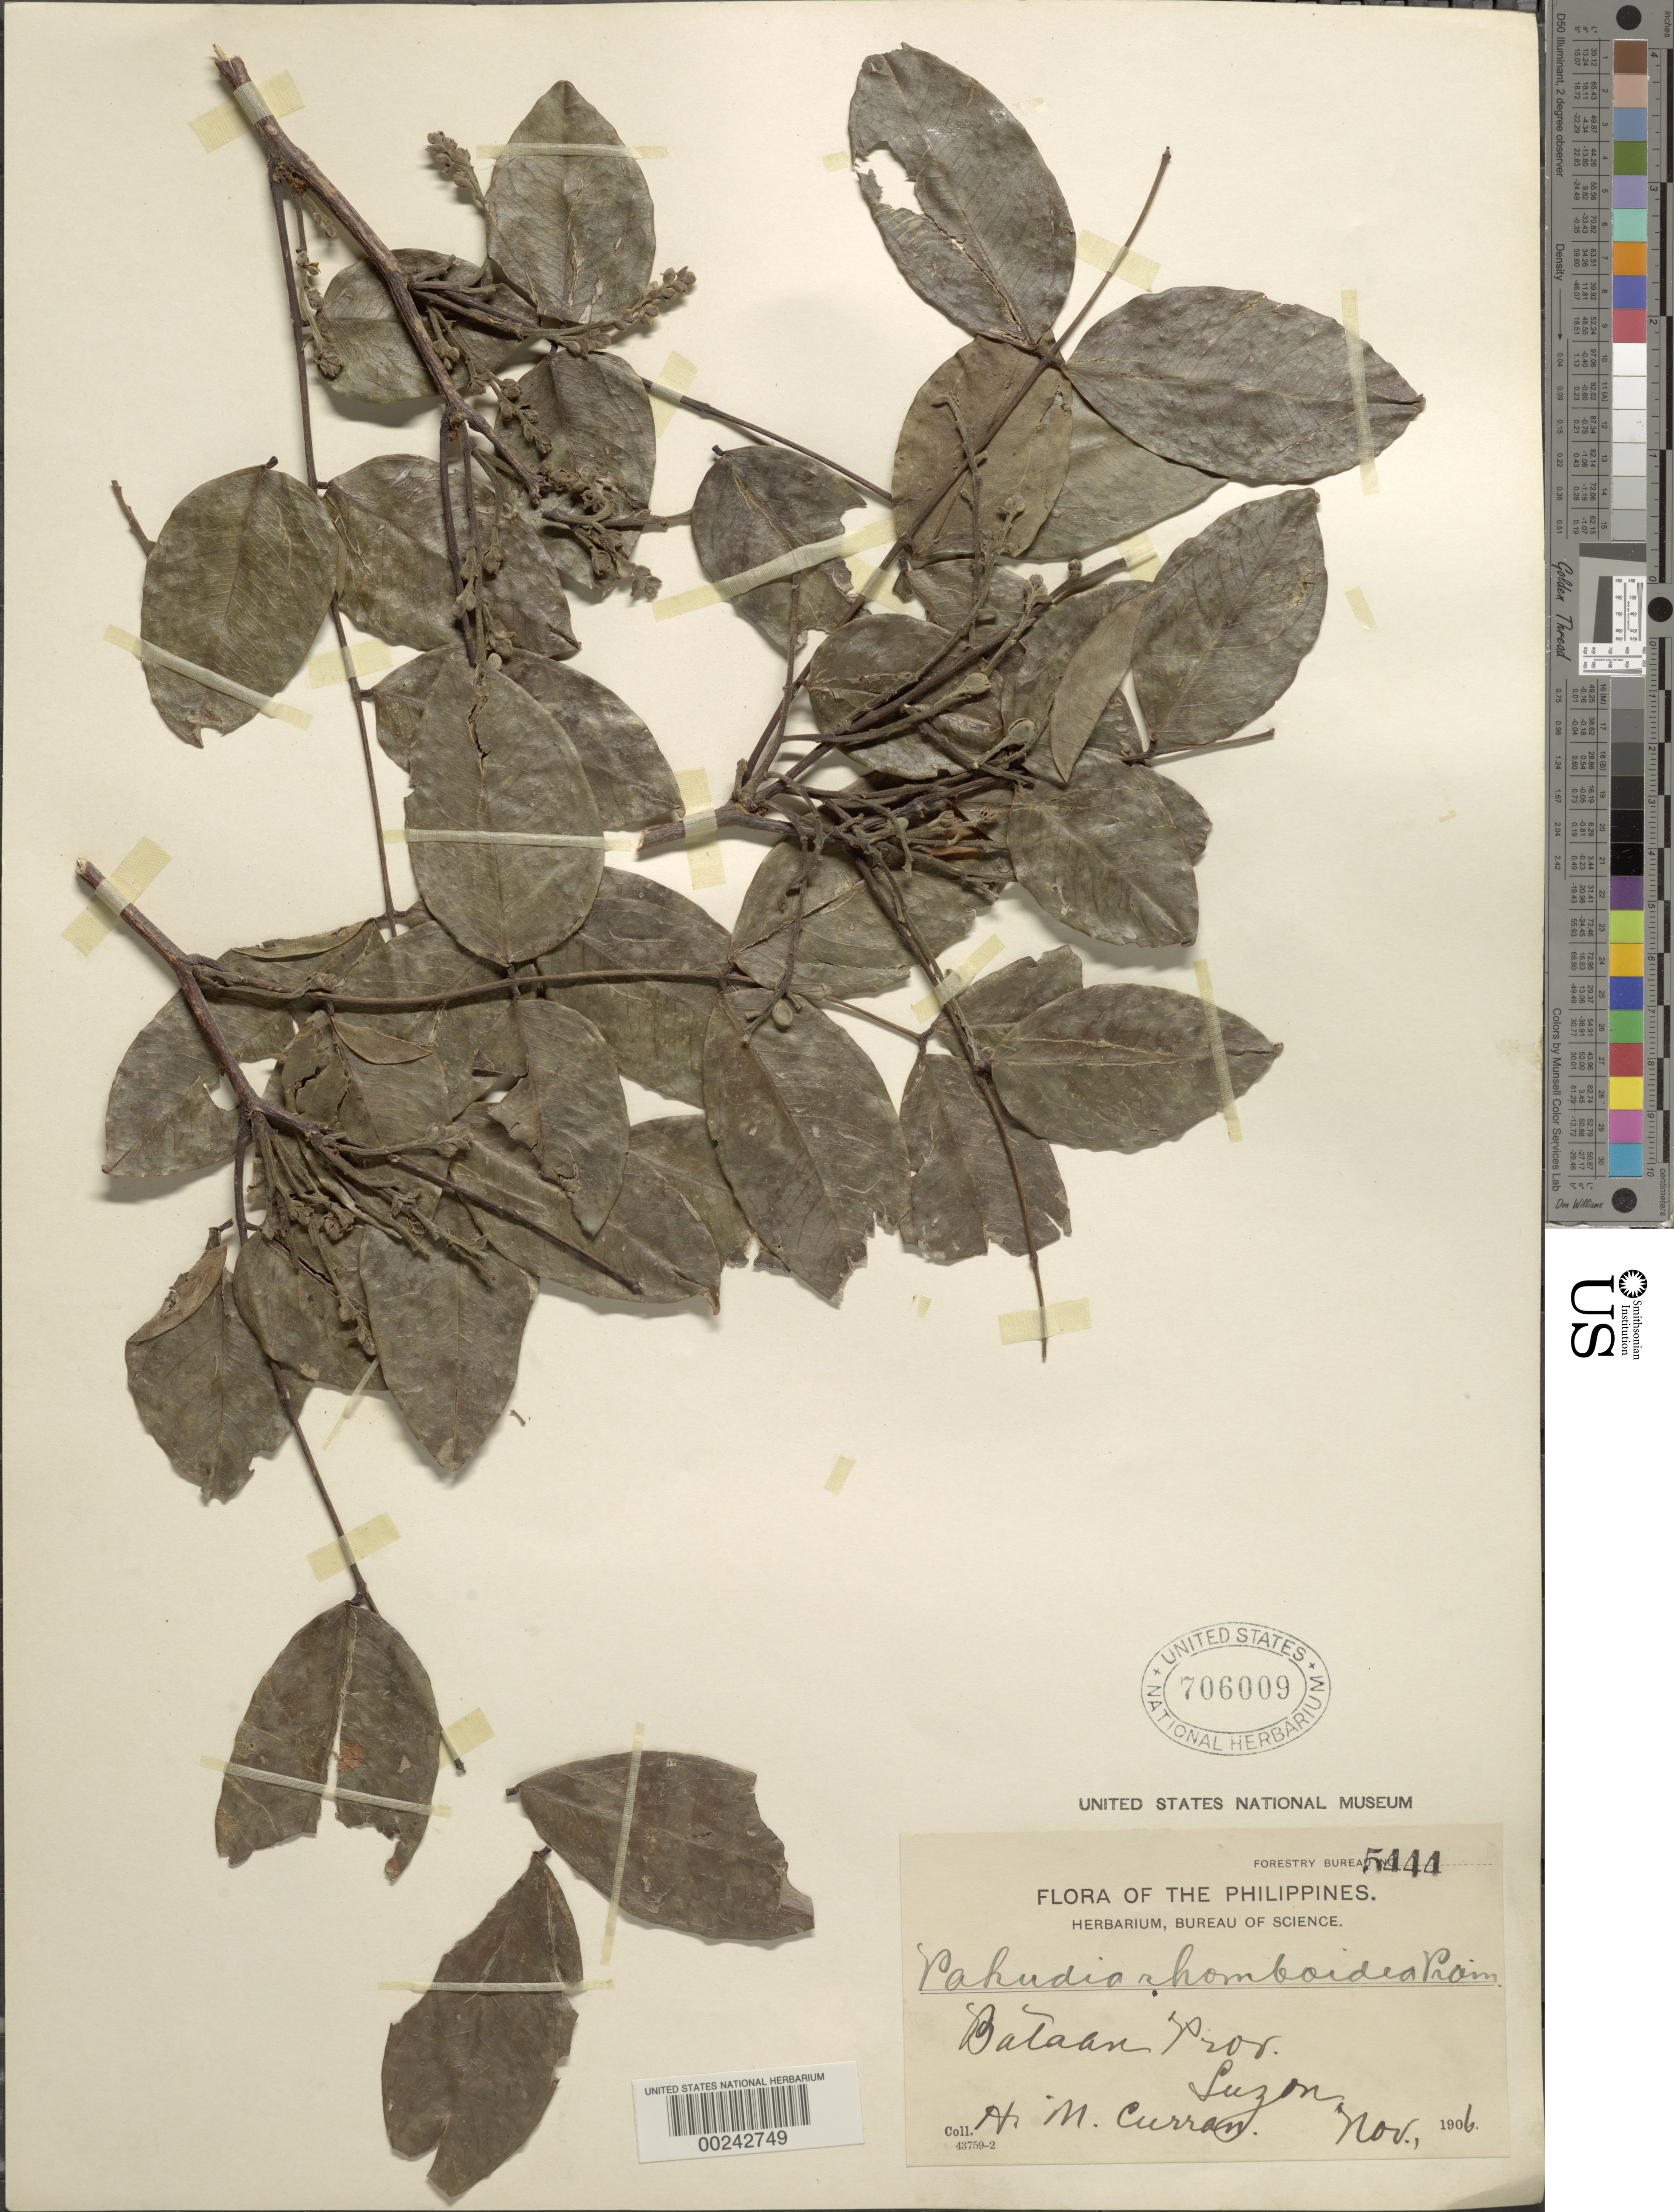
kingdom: Plantae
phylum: Tracheophyta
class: Magnoliopsida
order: Fabales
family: Fabaceae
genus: Afzelia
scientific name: Afzelia rhomboidea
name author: (Blanco) S. Vidal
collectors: H. M. Curran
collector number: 5444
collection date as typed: Nov 1906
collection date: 1906-11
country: Philippines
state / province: Central Luzon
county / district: Bataan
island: Luzon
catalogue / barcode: US 706009